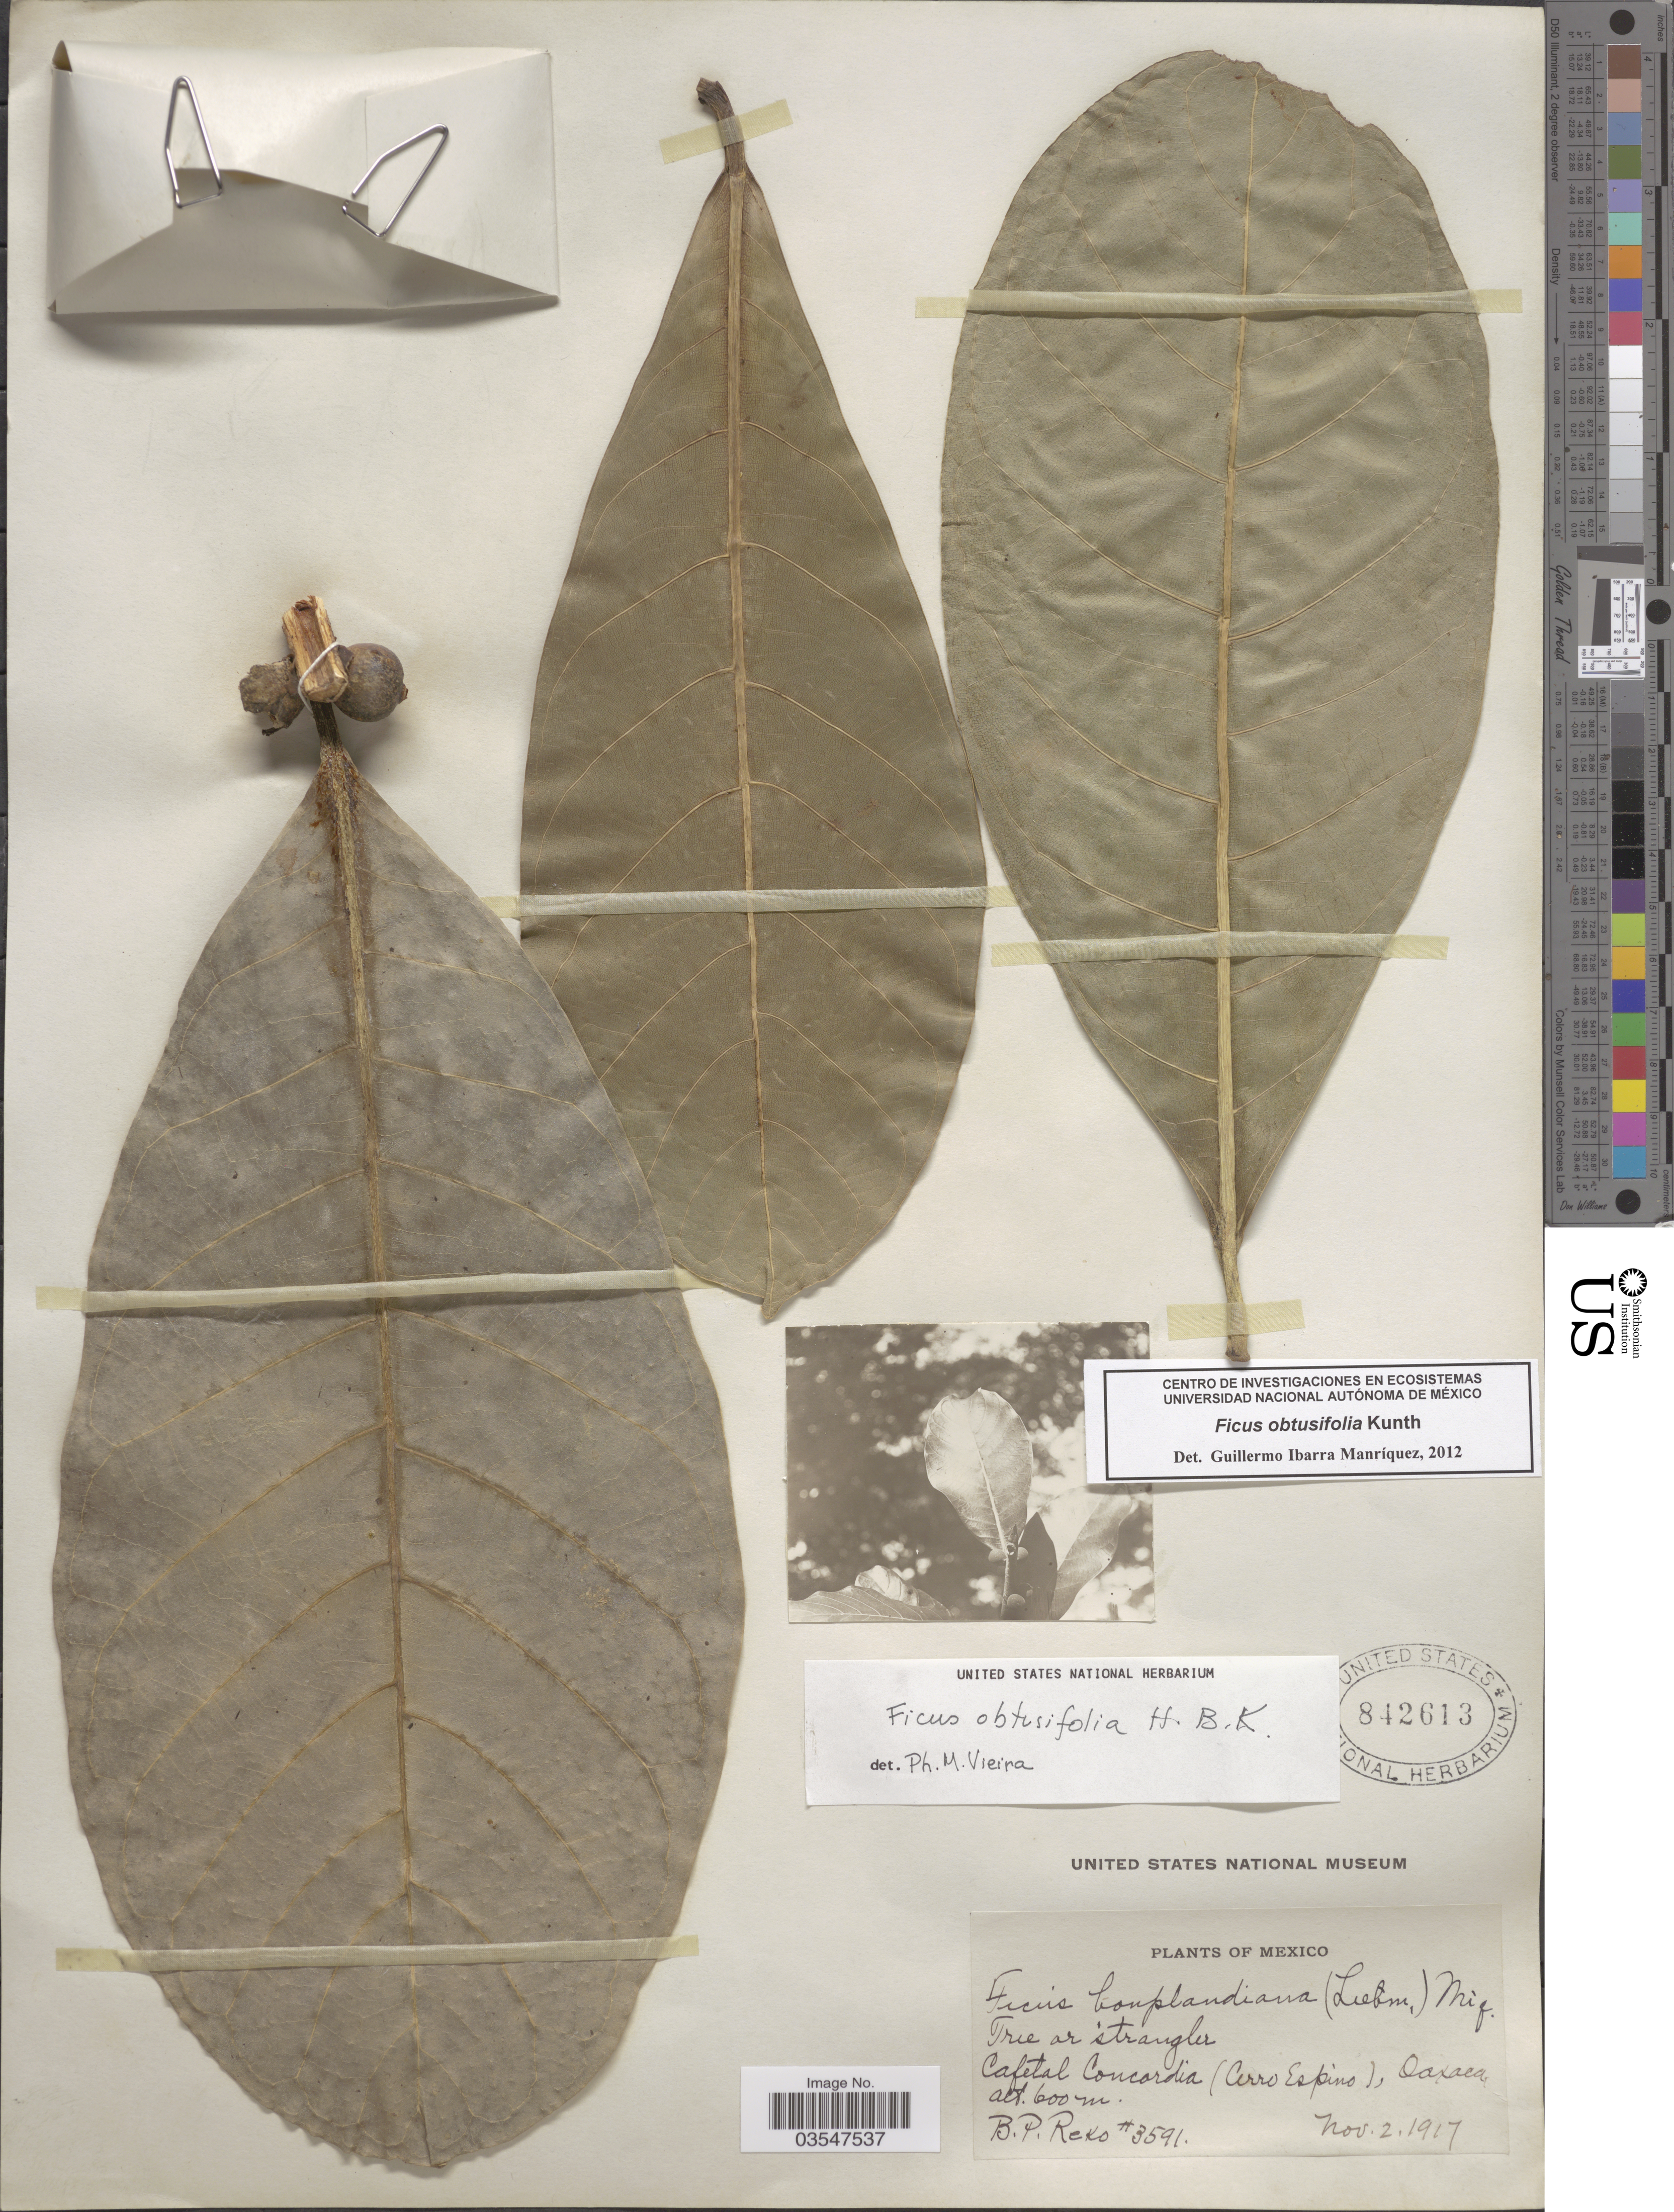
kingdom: Plantae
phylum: Tracheophyta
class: Magnoliopsida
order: Rosales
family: Moraceae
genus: Ficus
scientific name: Ficus involuta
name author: (Liebm.) Miq.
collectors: B. P. Reko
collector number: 3591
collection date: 1917-11-02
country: Mexico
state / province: Oaxaca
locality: Cafetal Concordia (Cerro Espino).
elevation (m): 600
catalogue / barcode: US 842613